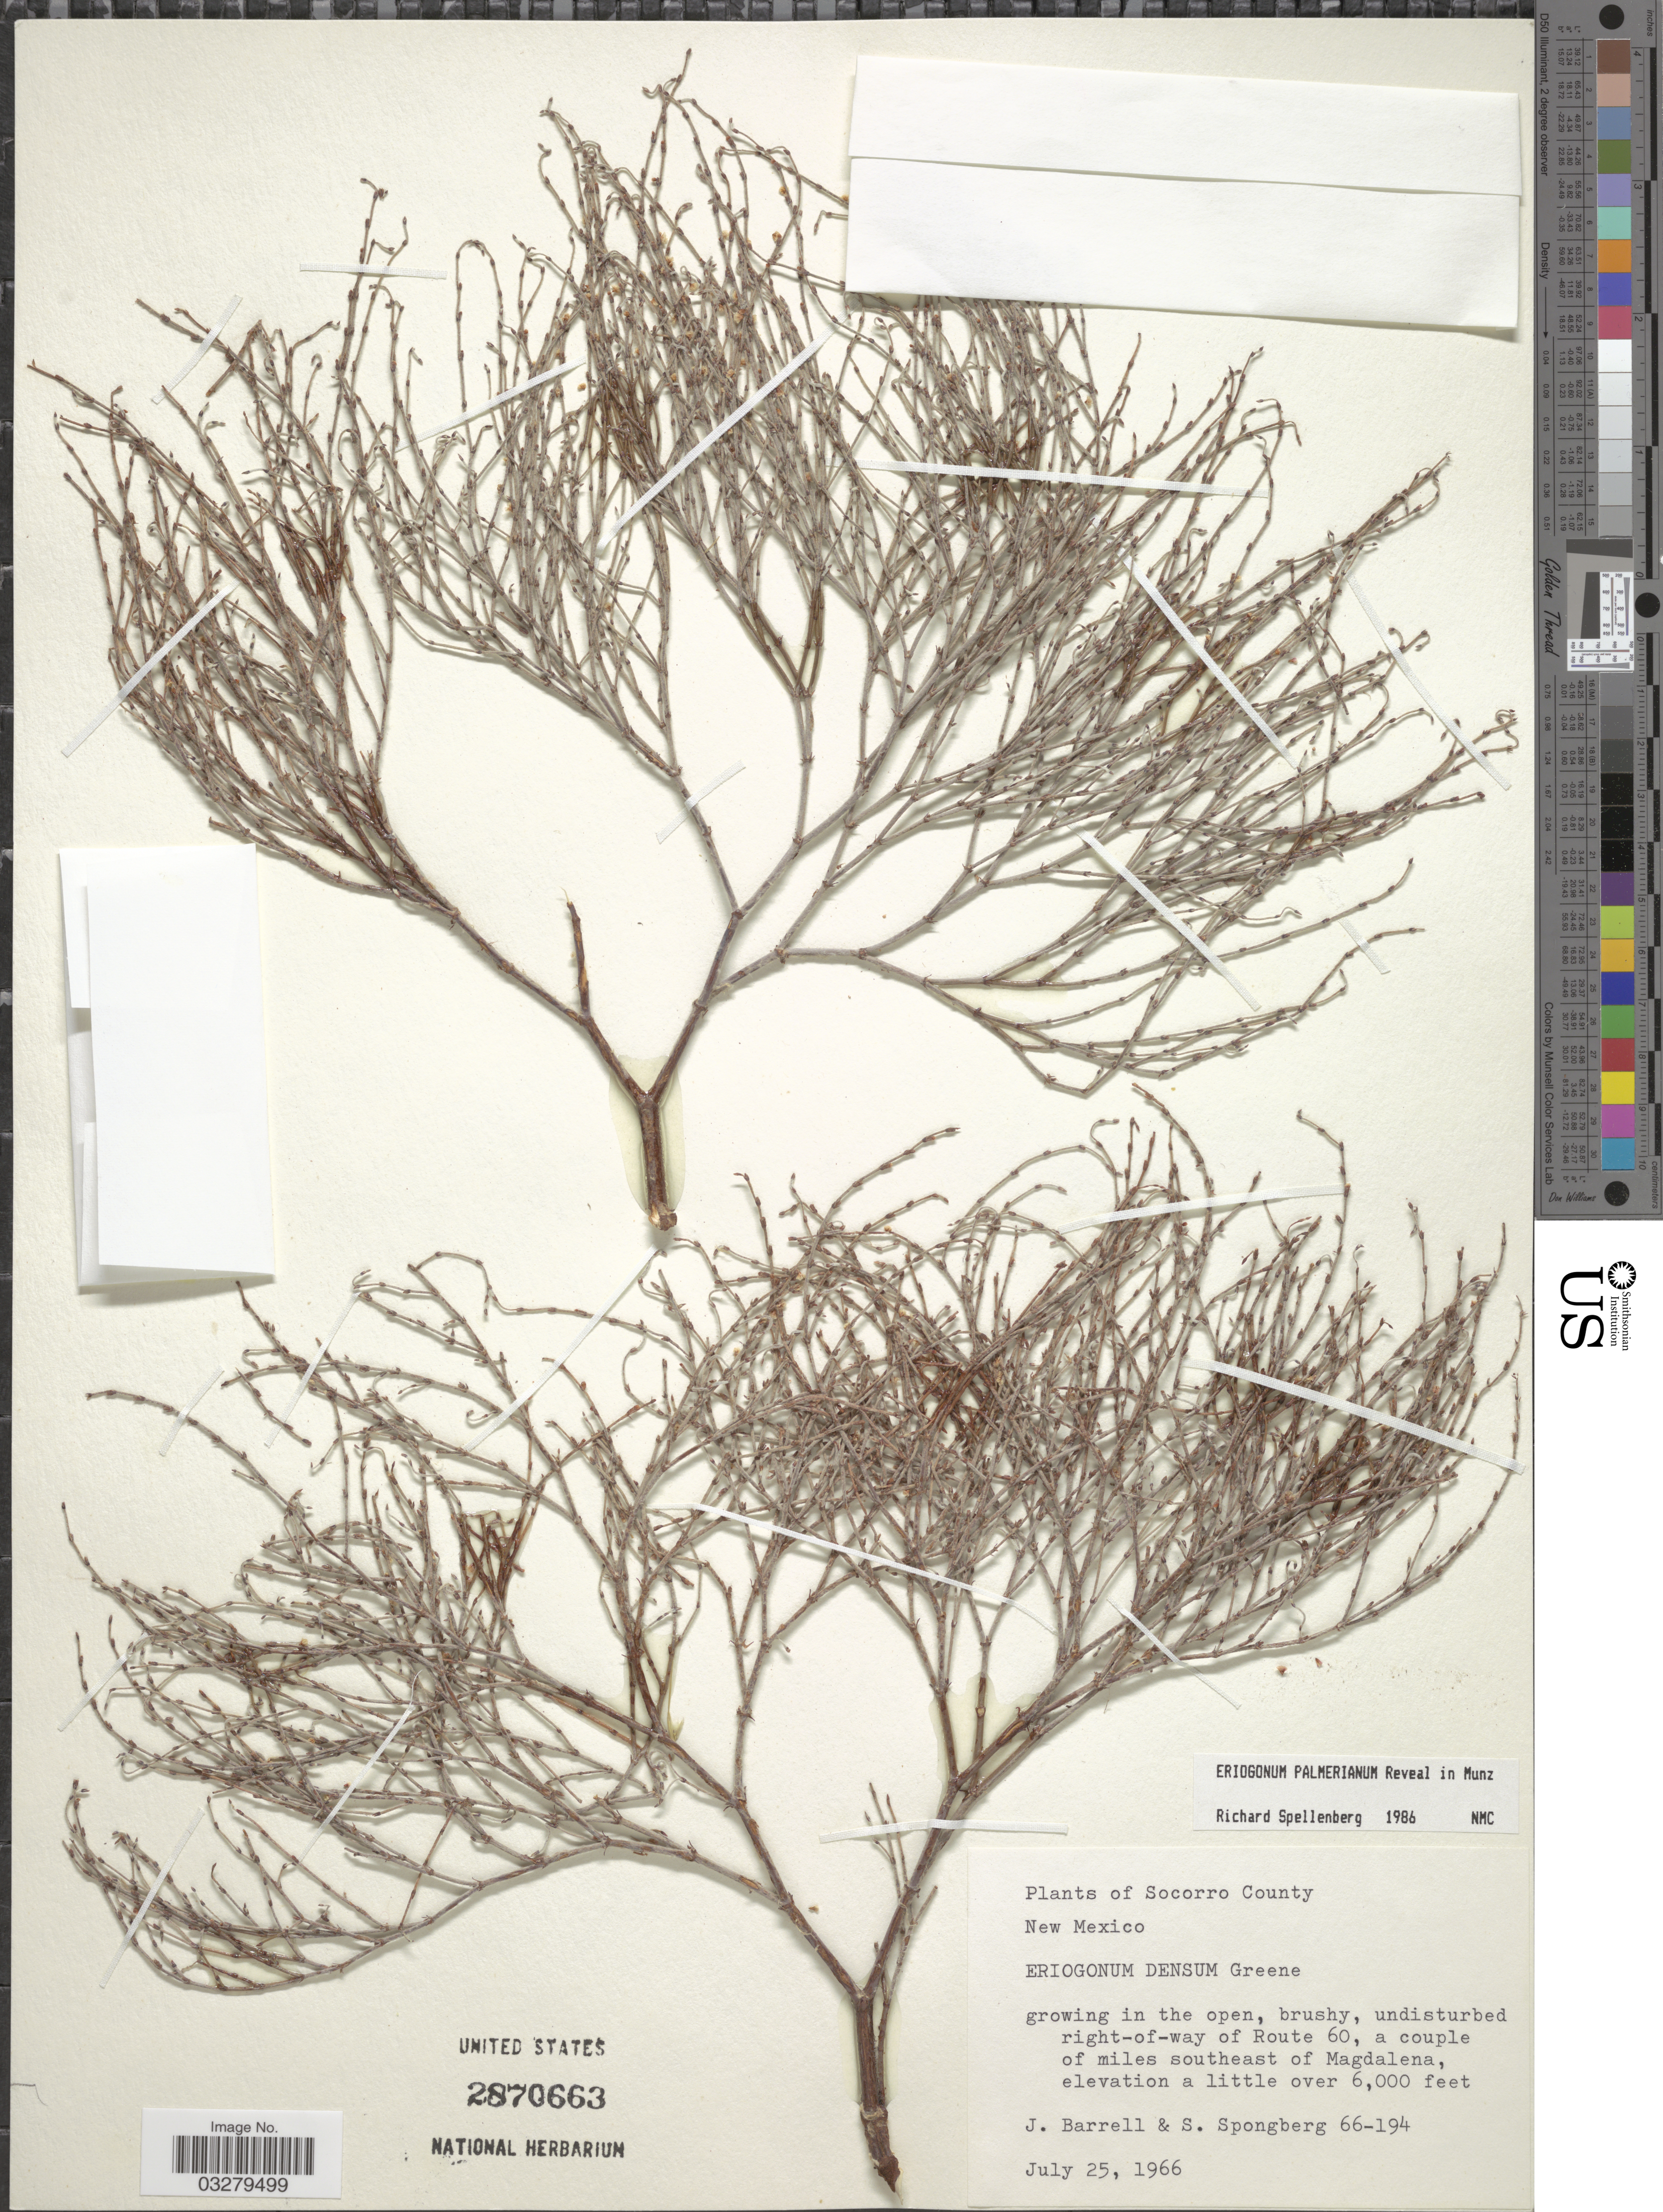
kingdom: Plantae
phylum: Tracheophyta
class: Magnoliopsida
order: Caryophyllales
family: Polygonaceae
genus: Eriogonum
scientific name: Eriogonum palmerianum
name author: Reveal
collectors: J. Barrell & S. A.Spongberg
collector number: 66-194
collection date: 1966-07-25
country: United States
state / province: New Mexico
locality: Socorro County. Undisturbed right-of-way of Route 60, a couple of miles southeast of Magdalena.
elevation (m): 1829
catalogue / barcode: US 2870663